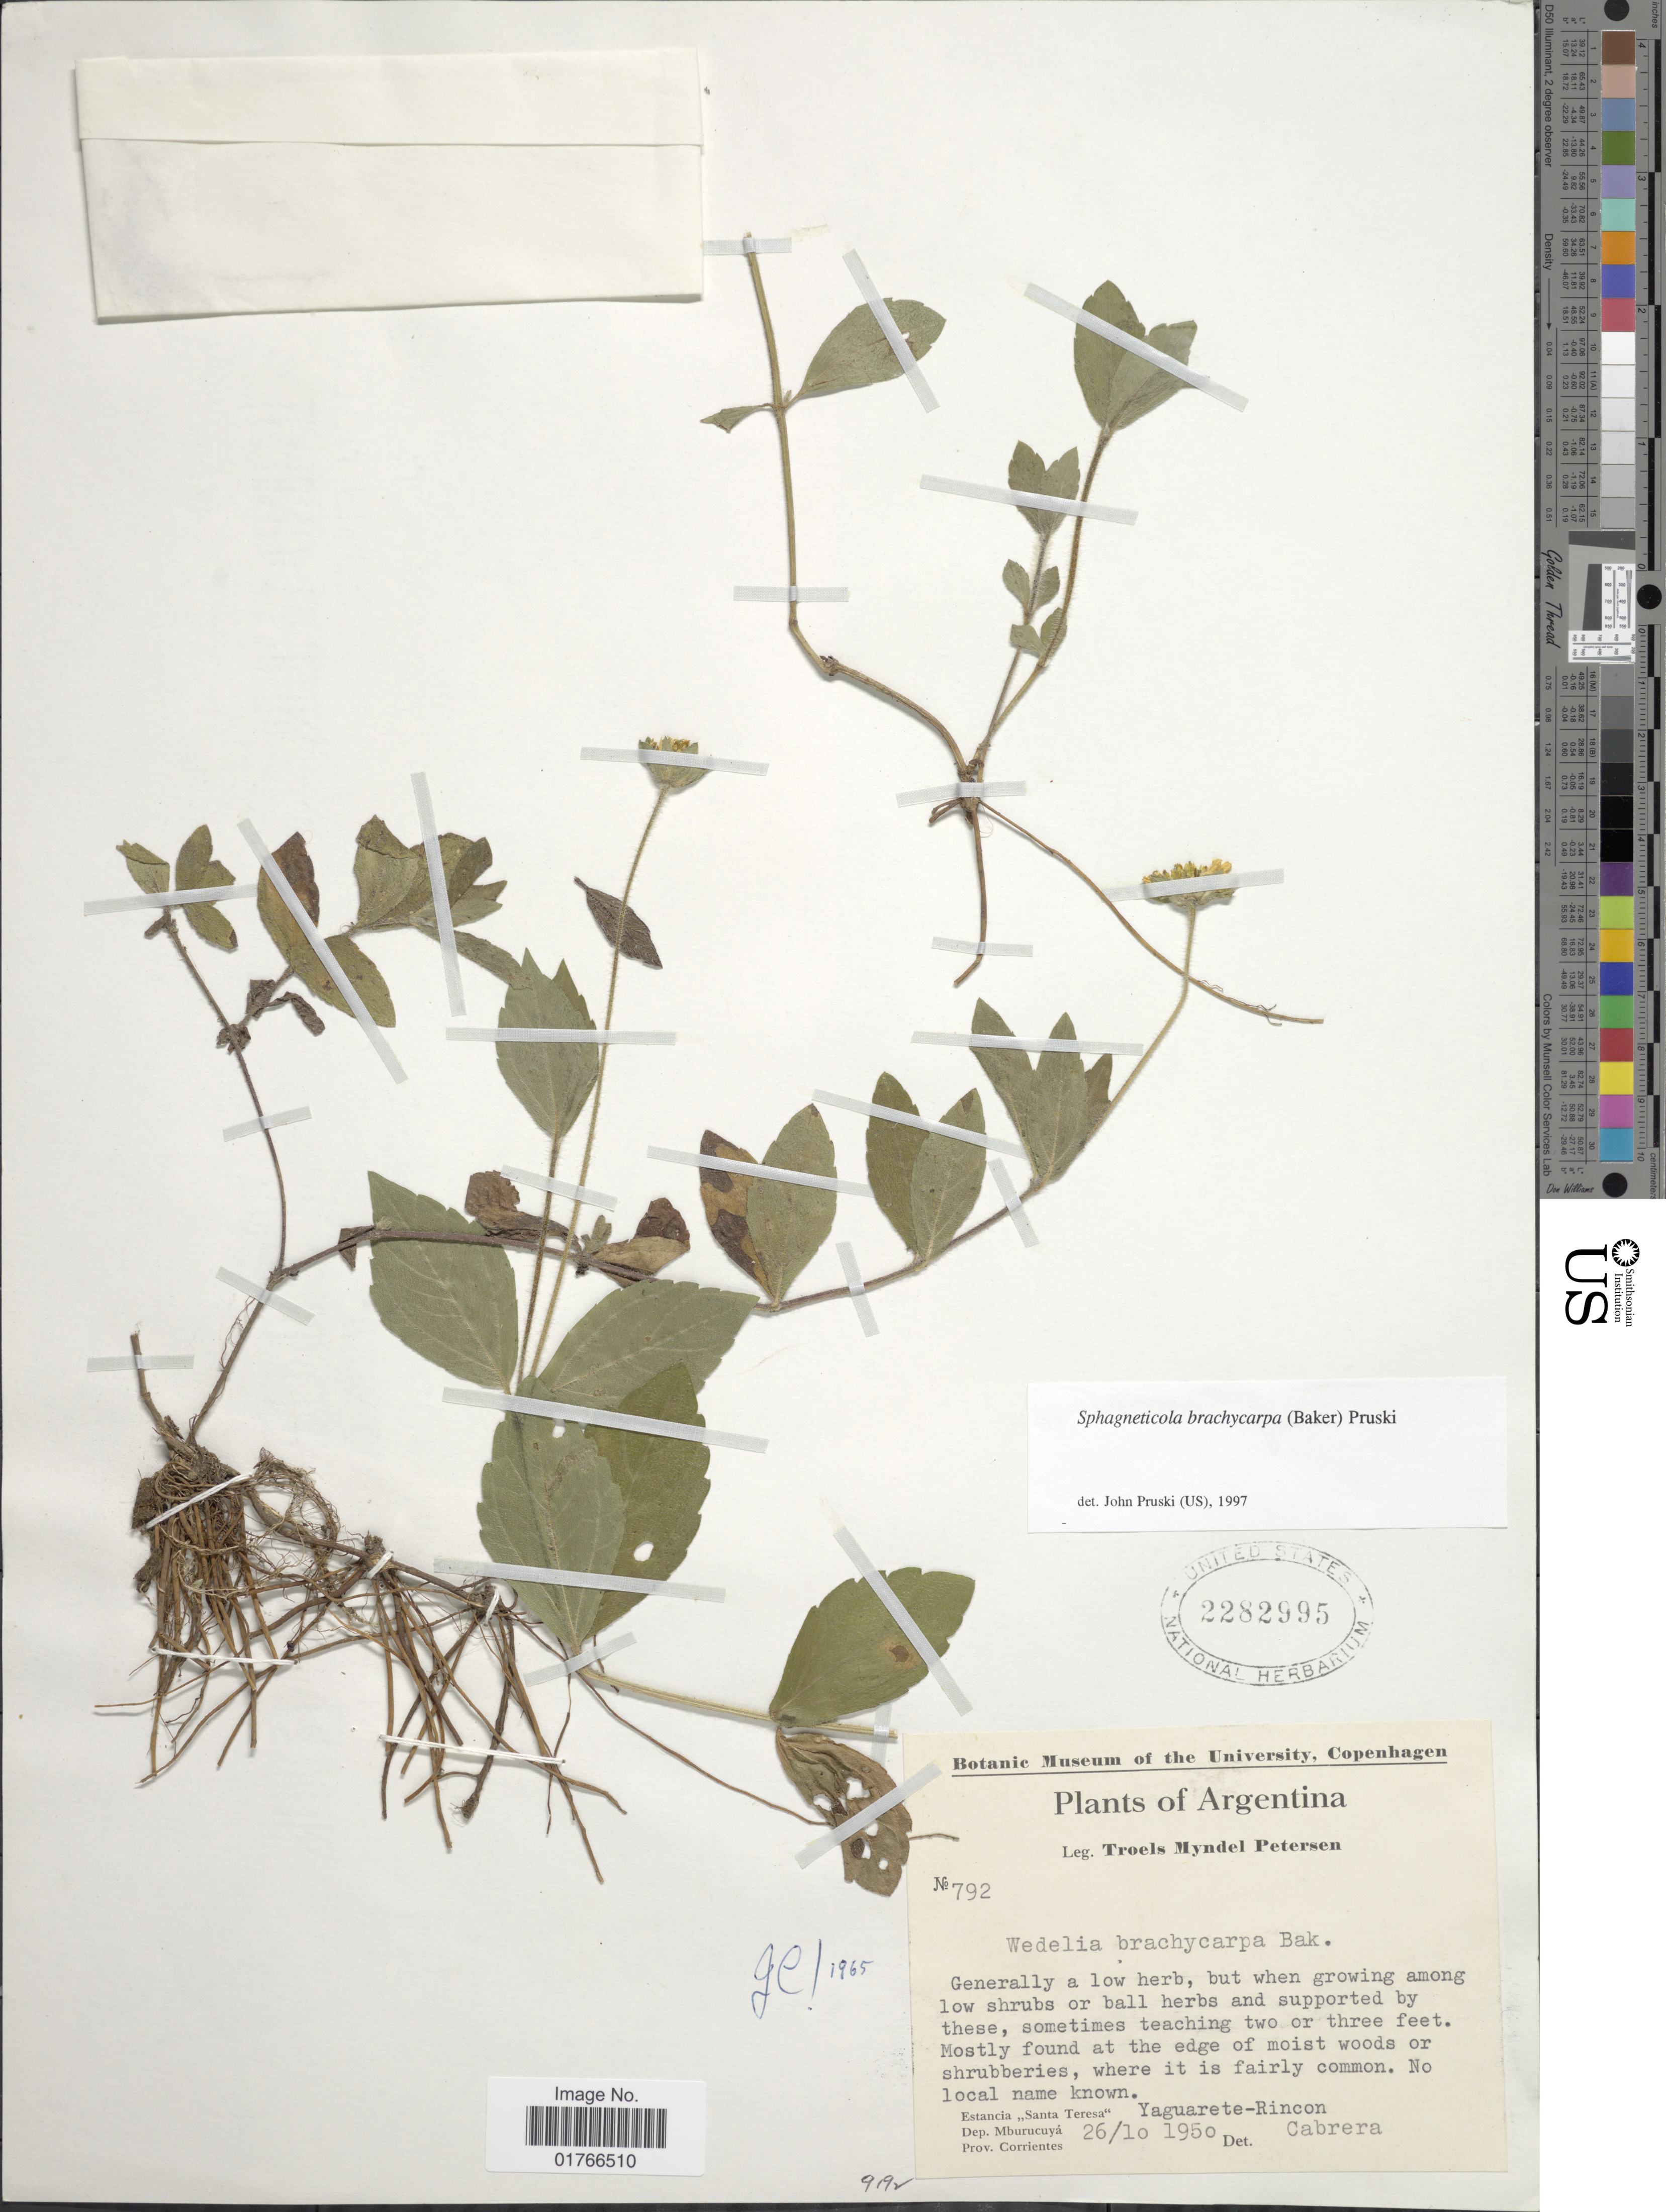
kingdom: Plantae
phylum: Tracheophyta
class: Magnoliopsida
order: Asterales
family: Asteraceae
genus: Sphagneticola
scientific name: Sphagneticola brachycarpa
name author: (Baker) Pruski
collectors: T. M. Petersen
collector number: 792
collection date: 1950-10-26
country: Argentina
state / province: Corrientes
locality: Estancia Santa Teresa, Yaguarete-Rincon, Dep. Mburucuya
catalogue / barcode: US 2282995